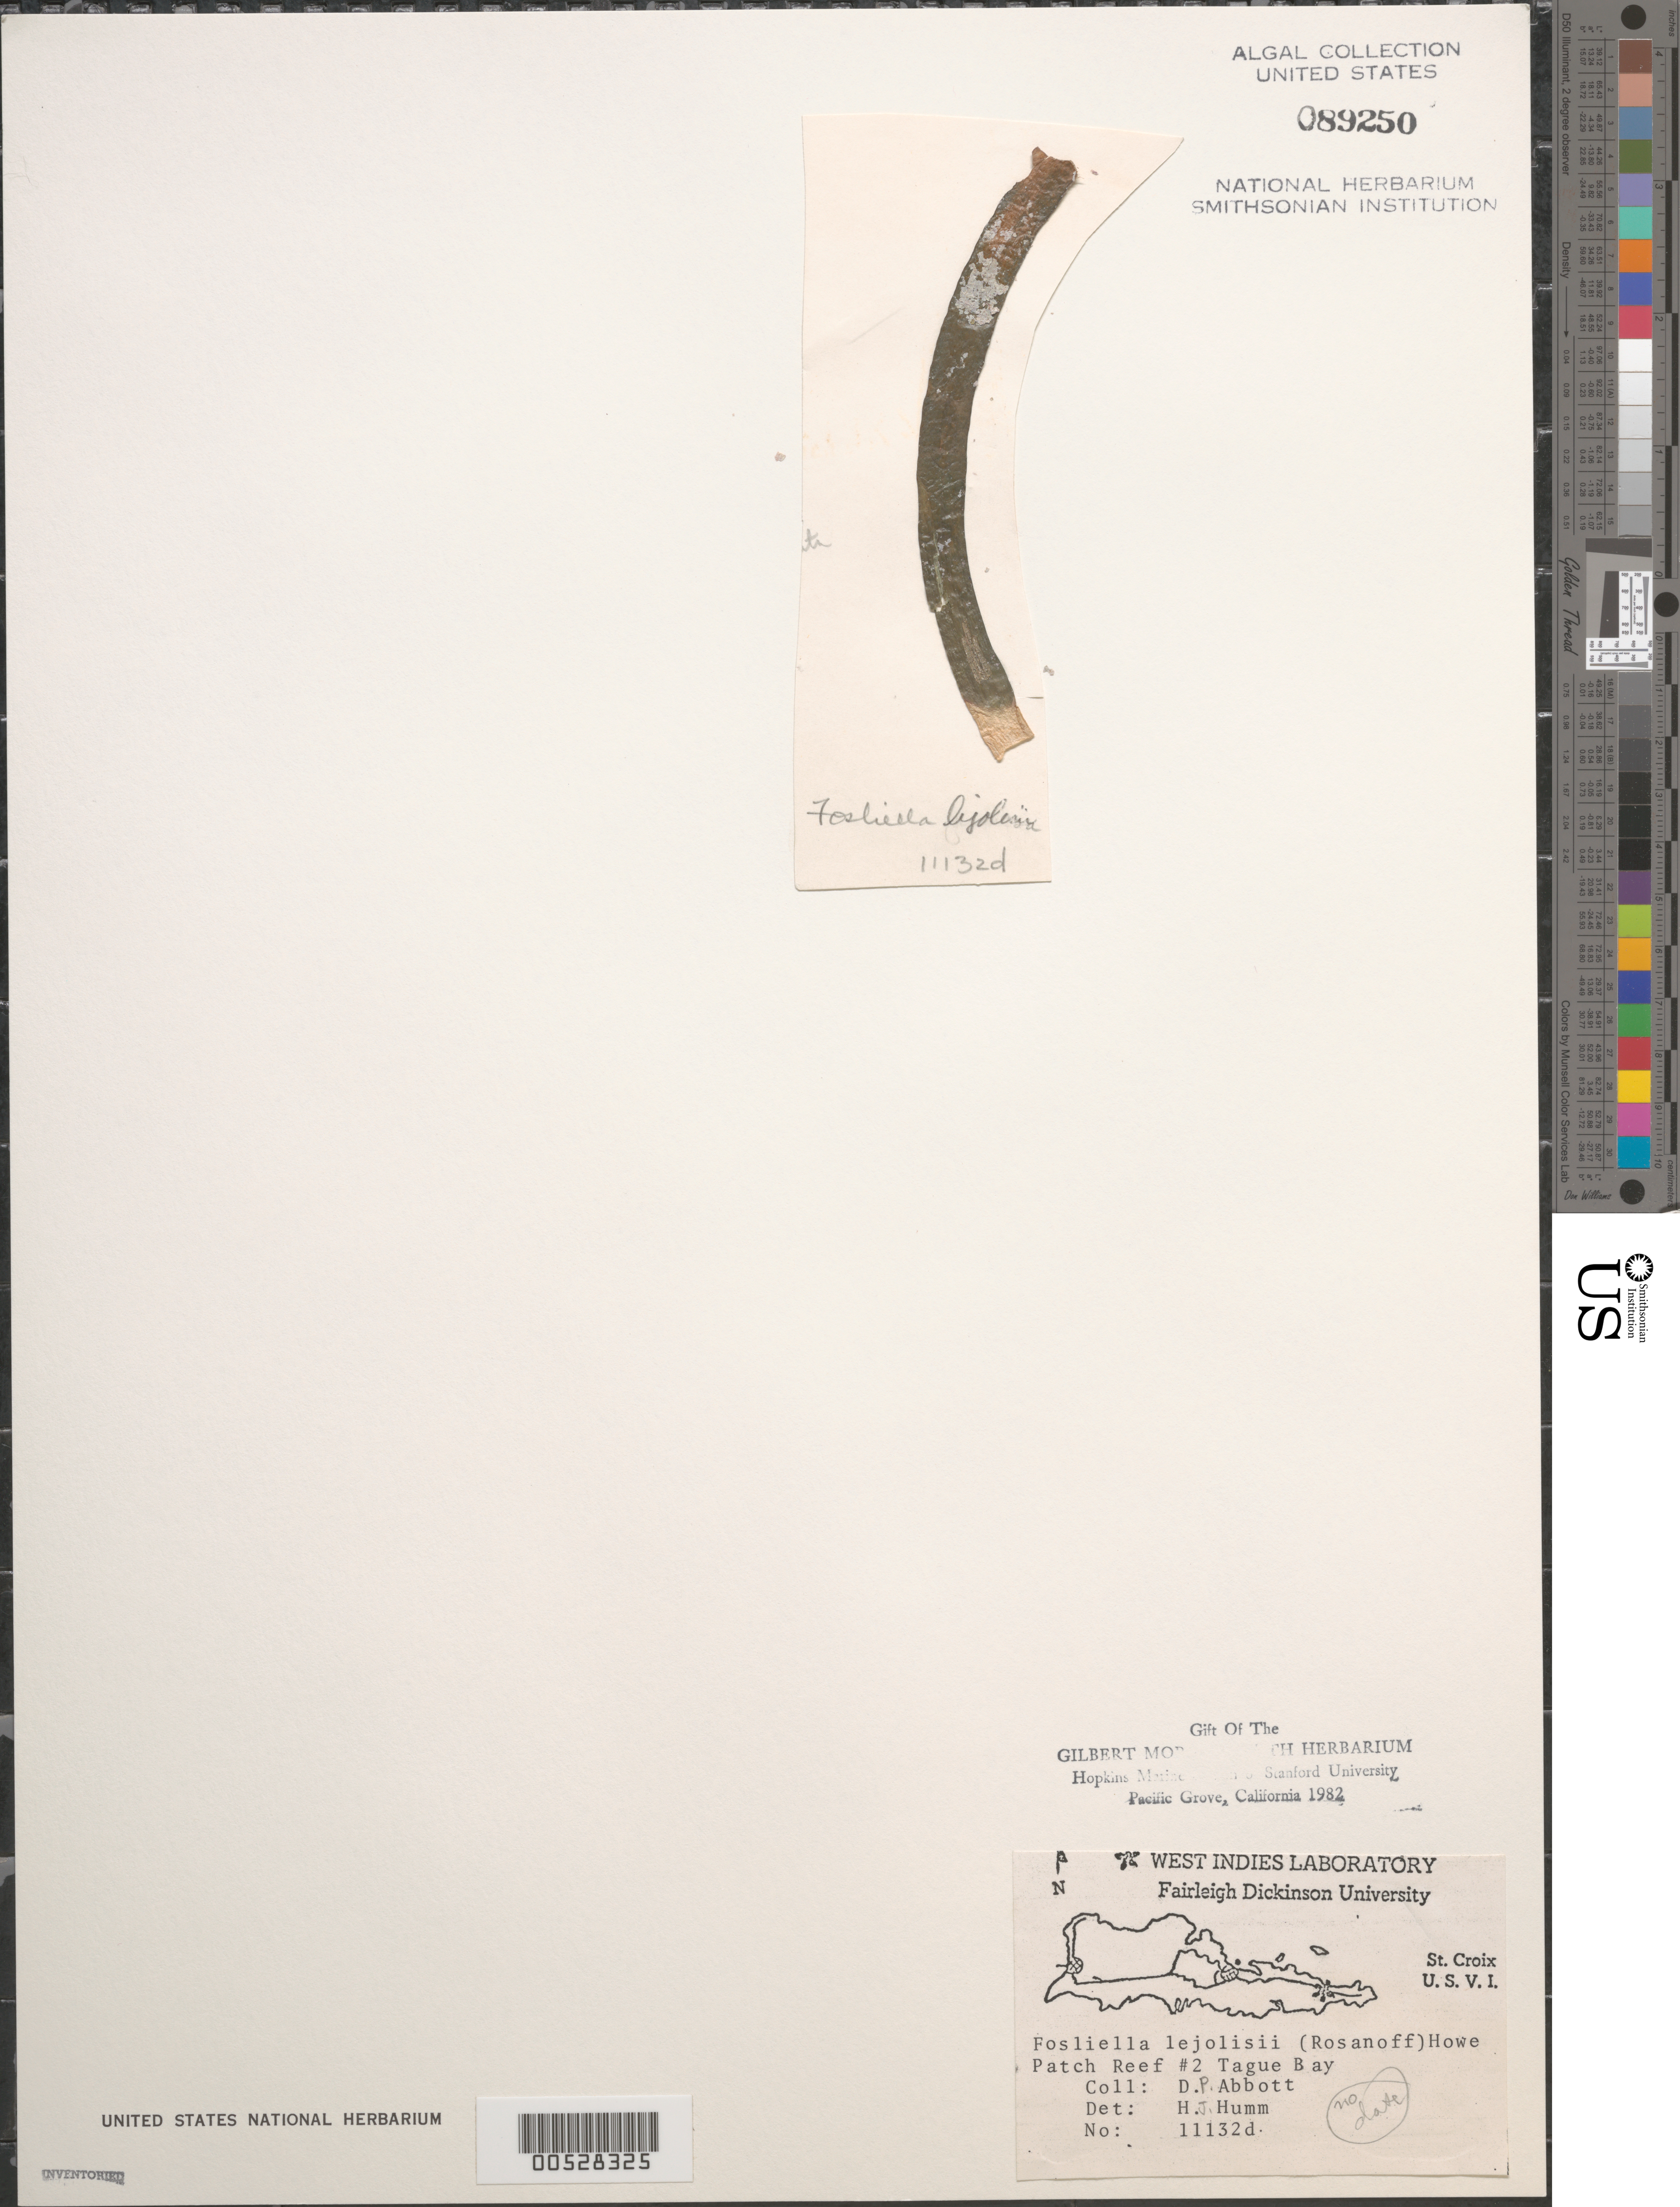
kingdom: Plantae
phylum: Rhodophyta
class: Florideophyceae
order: Corallinales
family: Corallinaceae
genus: Pneophyllum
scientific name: Pneophyllum fragile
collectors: D. P. Abbott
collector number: IAA 11132d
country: U.S. Virgin Islands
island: St. Croix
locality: Tague Bay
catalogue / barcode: US 89250